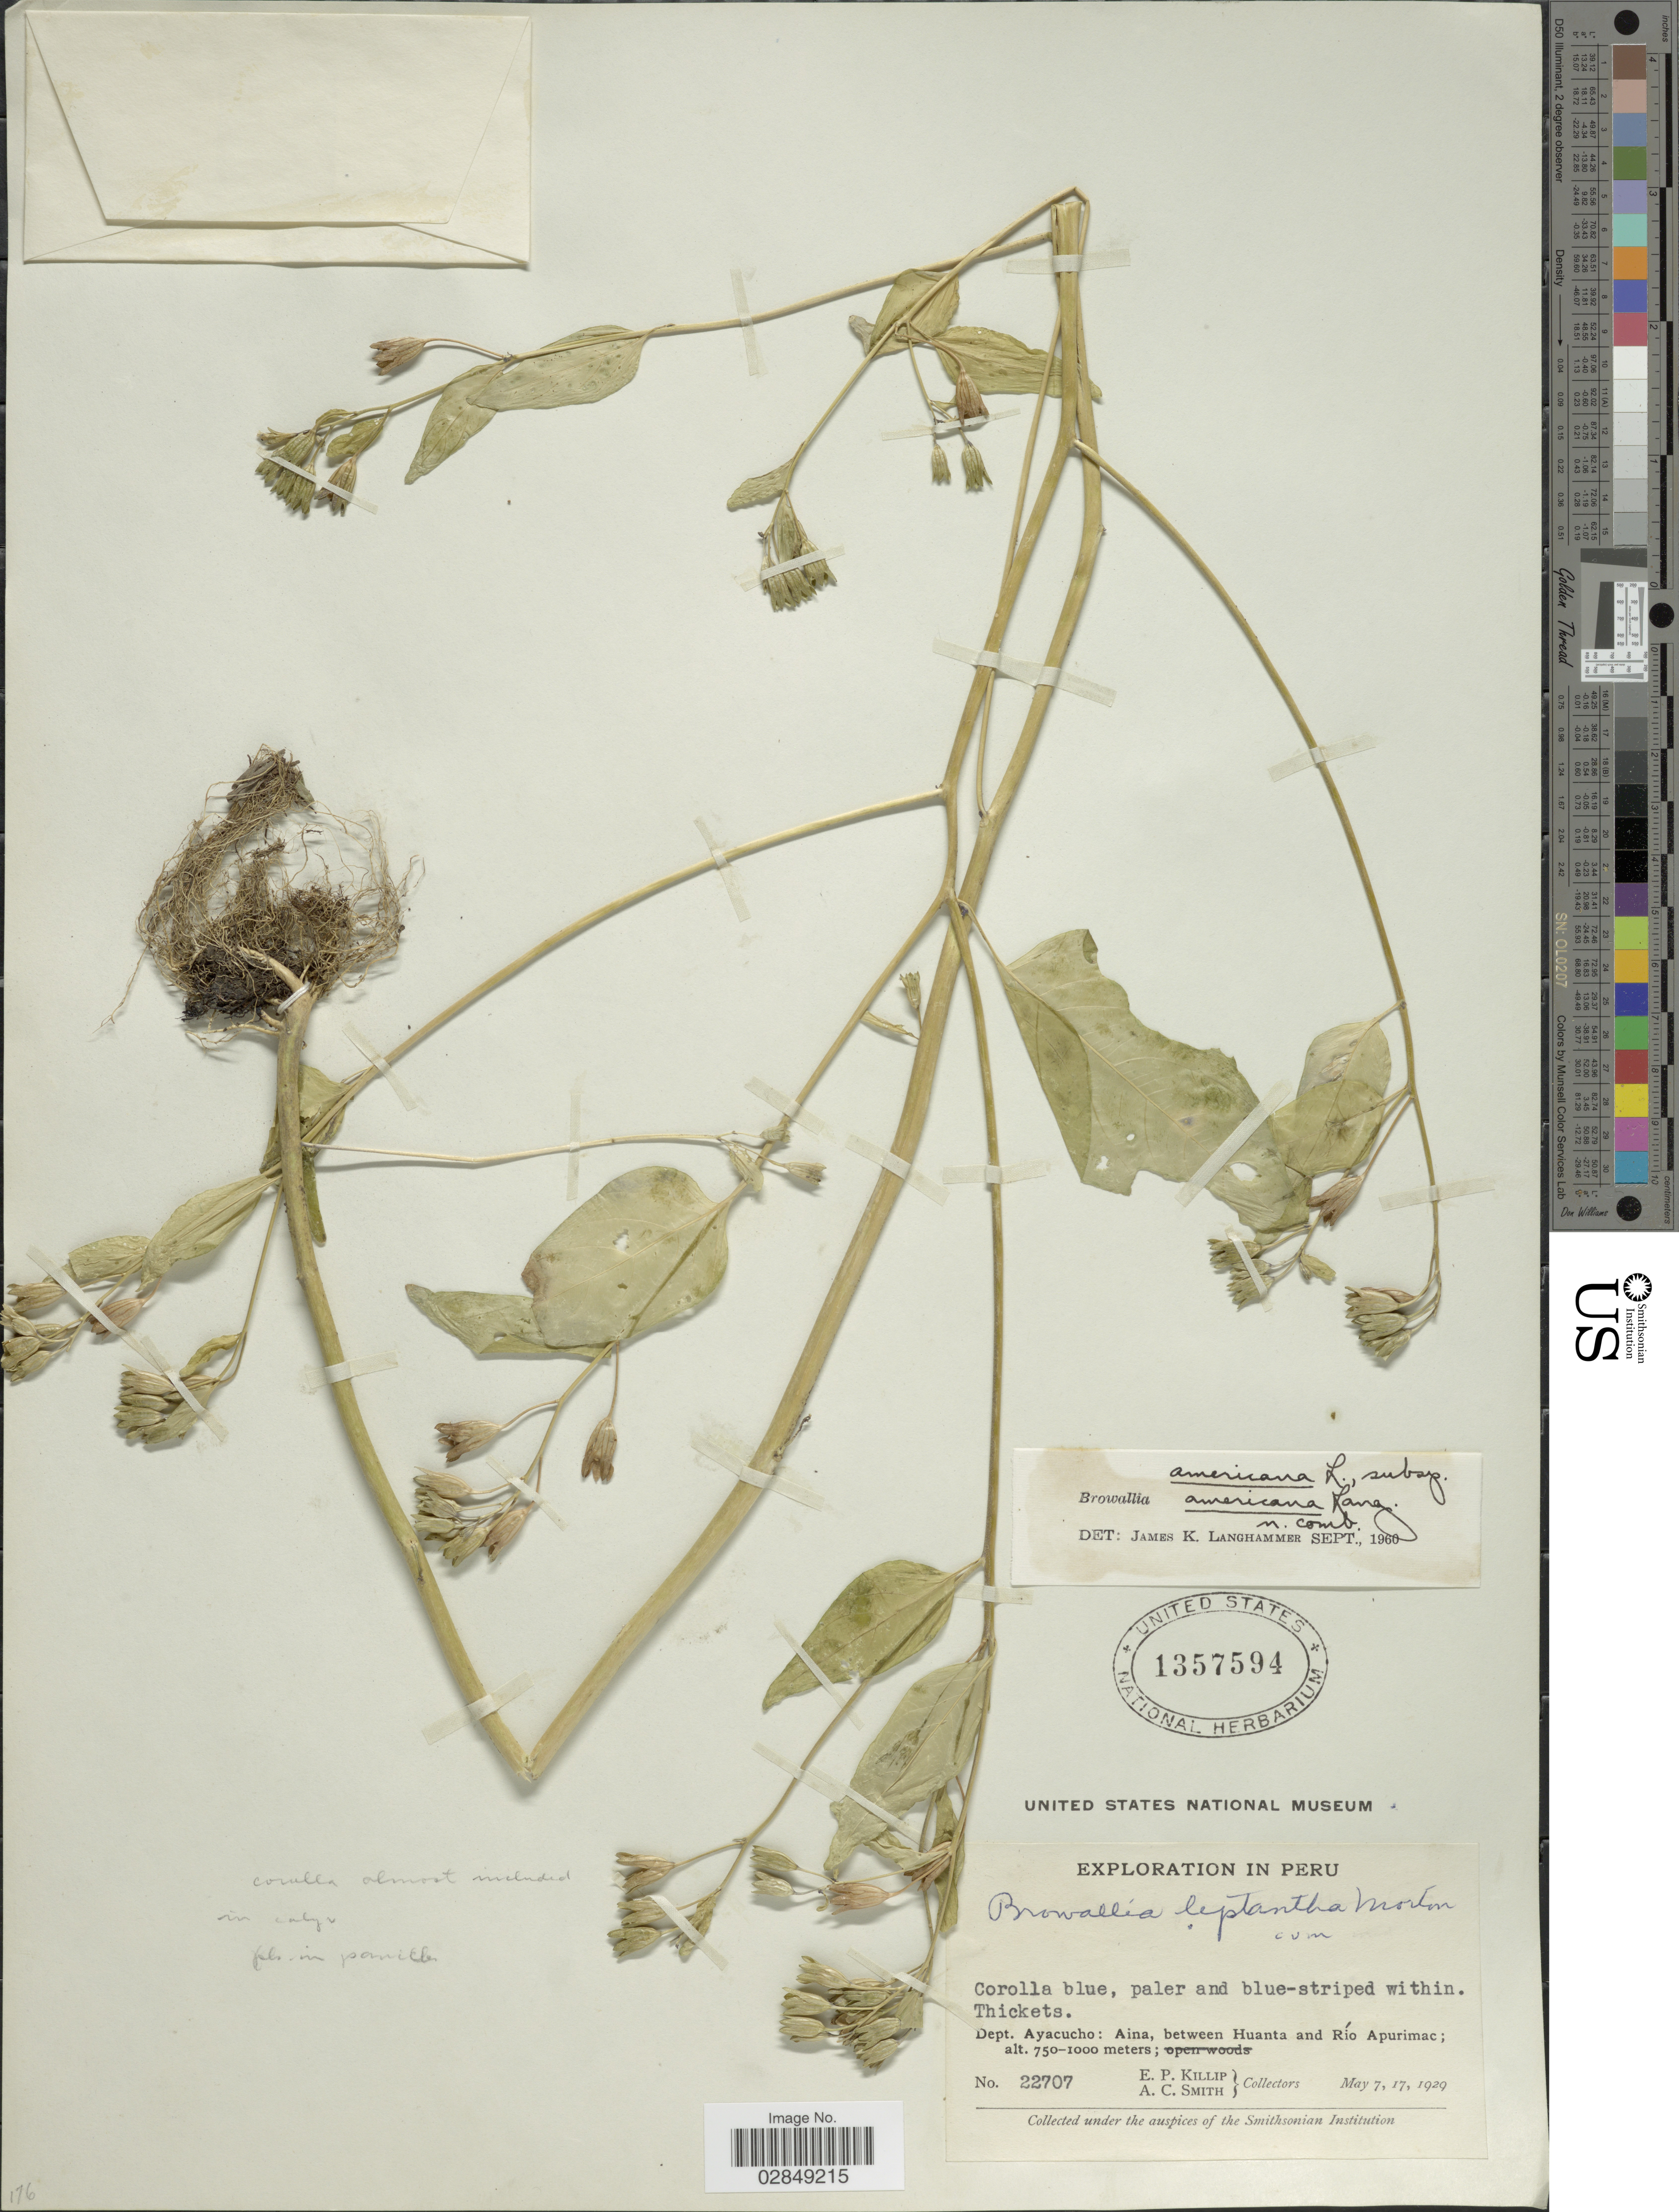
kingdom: Plantae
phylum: Tracheophyta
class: Magnoliopsida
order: Solanales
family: Solanaceae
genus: Browallia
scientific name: Browallia americana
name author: L.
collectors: E. P. Killip & A. C. Smith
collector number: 22707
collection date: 1929-05-07/1929-05-17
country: Peru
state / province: Ayacucho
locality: Dept. Ayacucho: Aina, between Huanta and Río Apurimac.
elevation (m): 750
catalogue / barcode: US 1357594